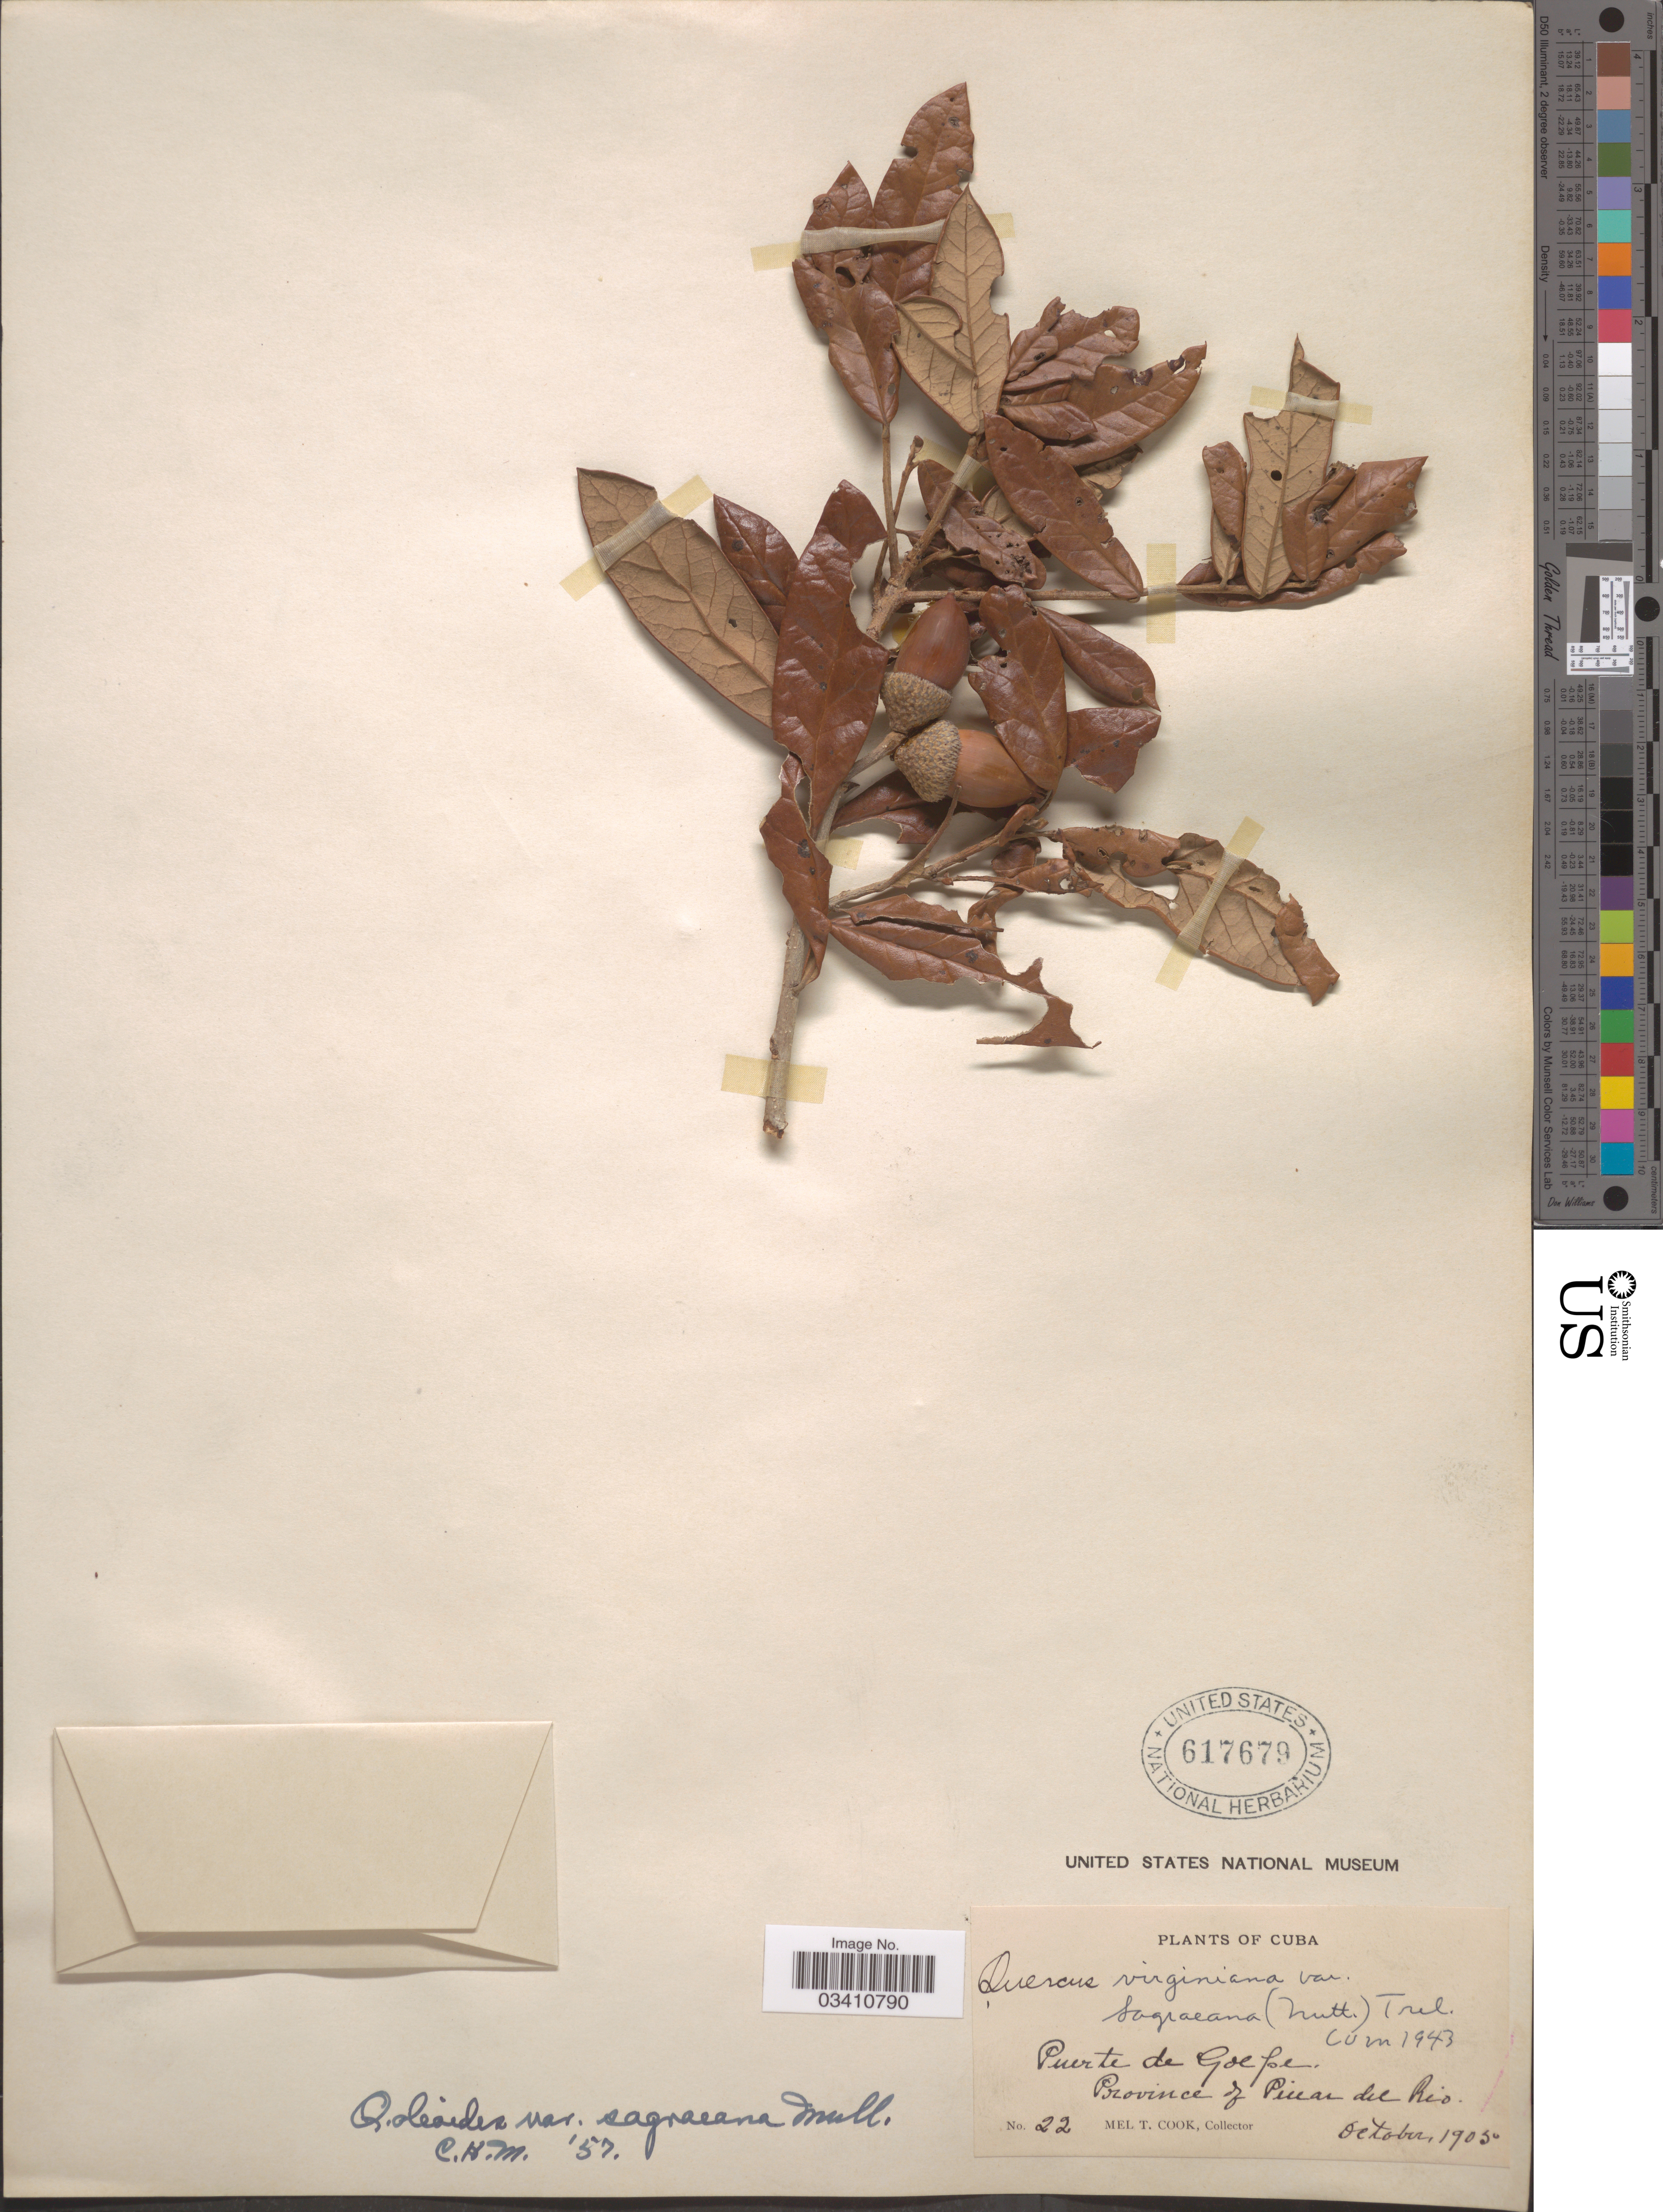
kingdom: Plantae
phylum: Tracheophyta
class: Magnoliopsida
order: Fagales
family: Fagaceae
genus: Quercus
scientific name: Quercus oleoides var. sagraeana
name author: Schltdl. & Cham.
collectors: M. T. Cook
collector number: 22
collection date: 1905-10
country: Cuba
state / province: Pinar del Río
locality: Puerte de Golpe.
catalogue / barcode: US 617679